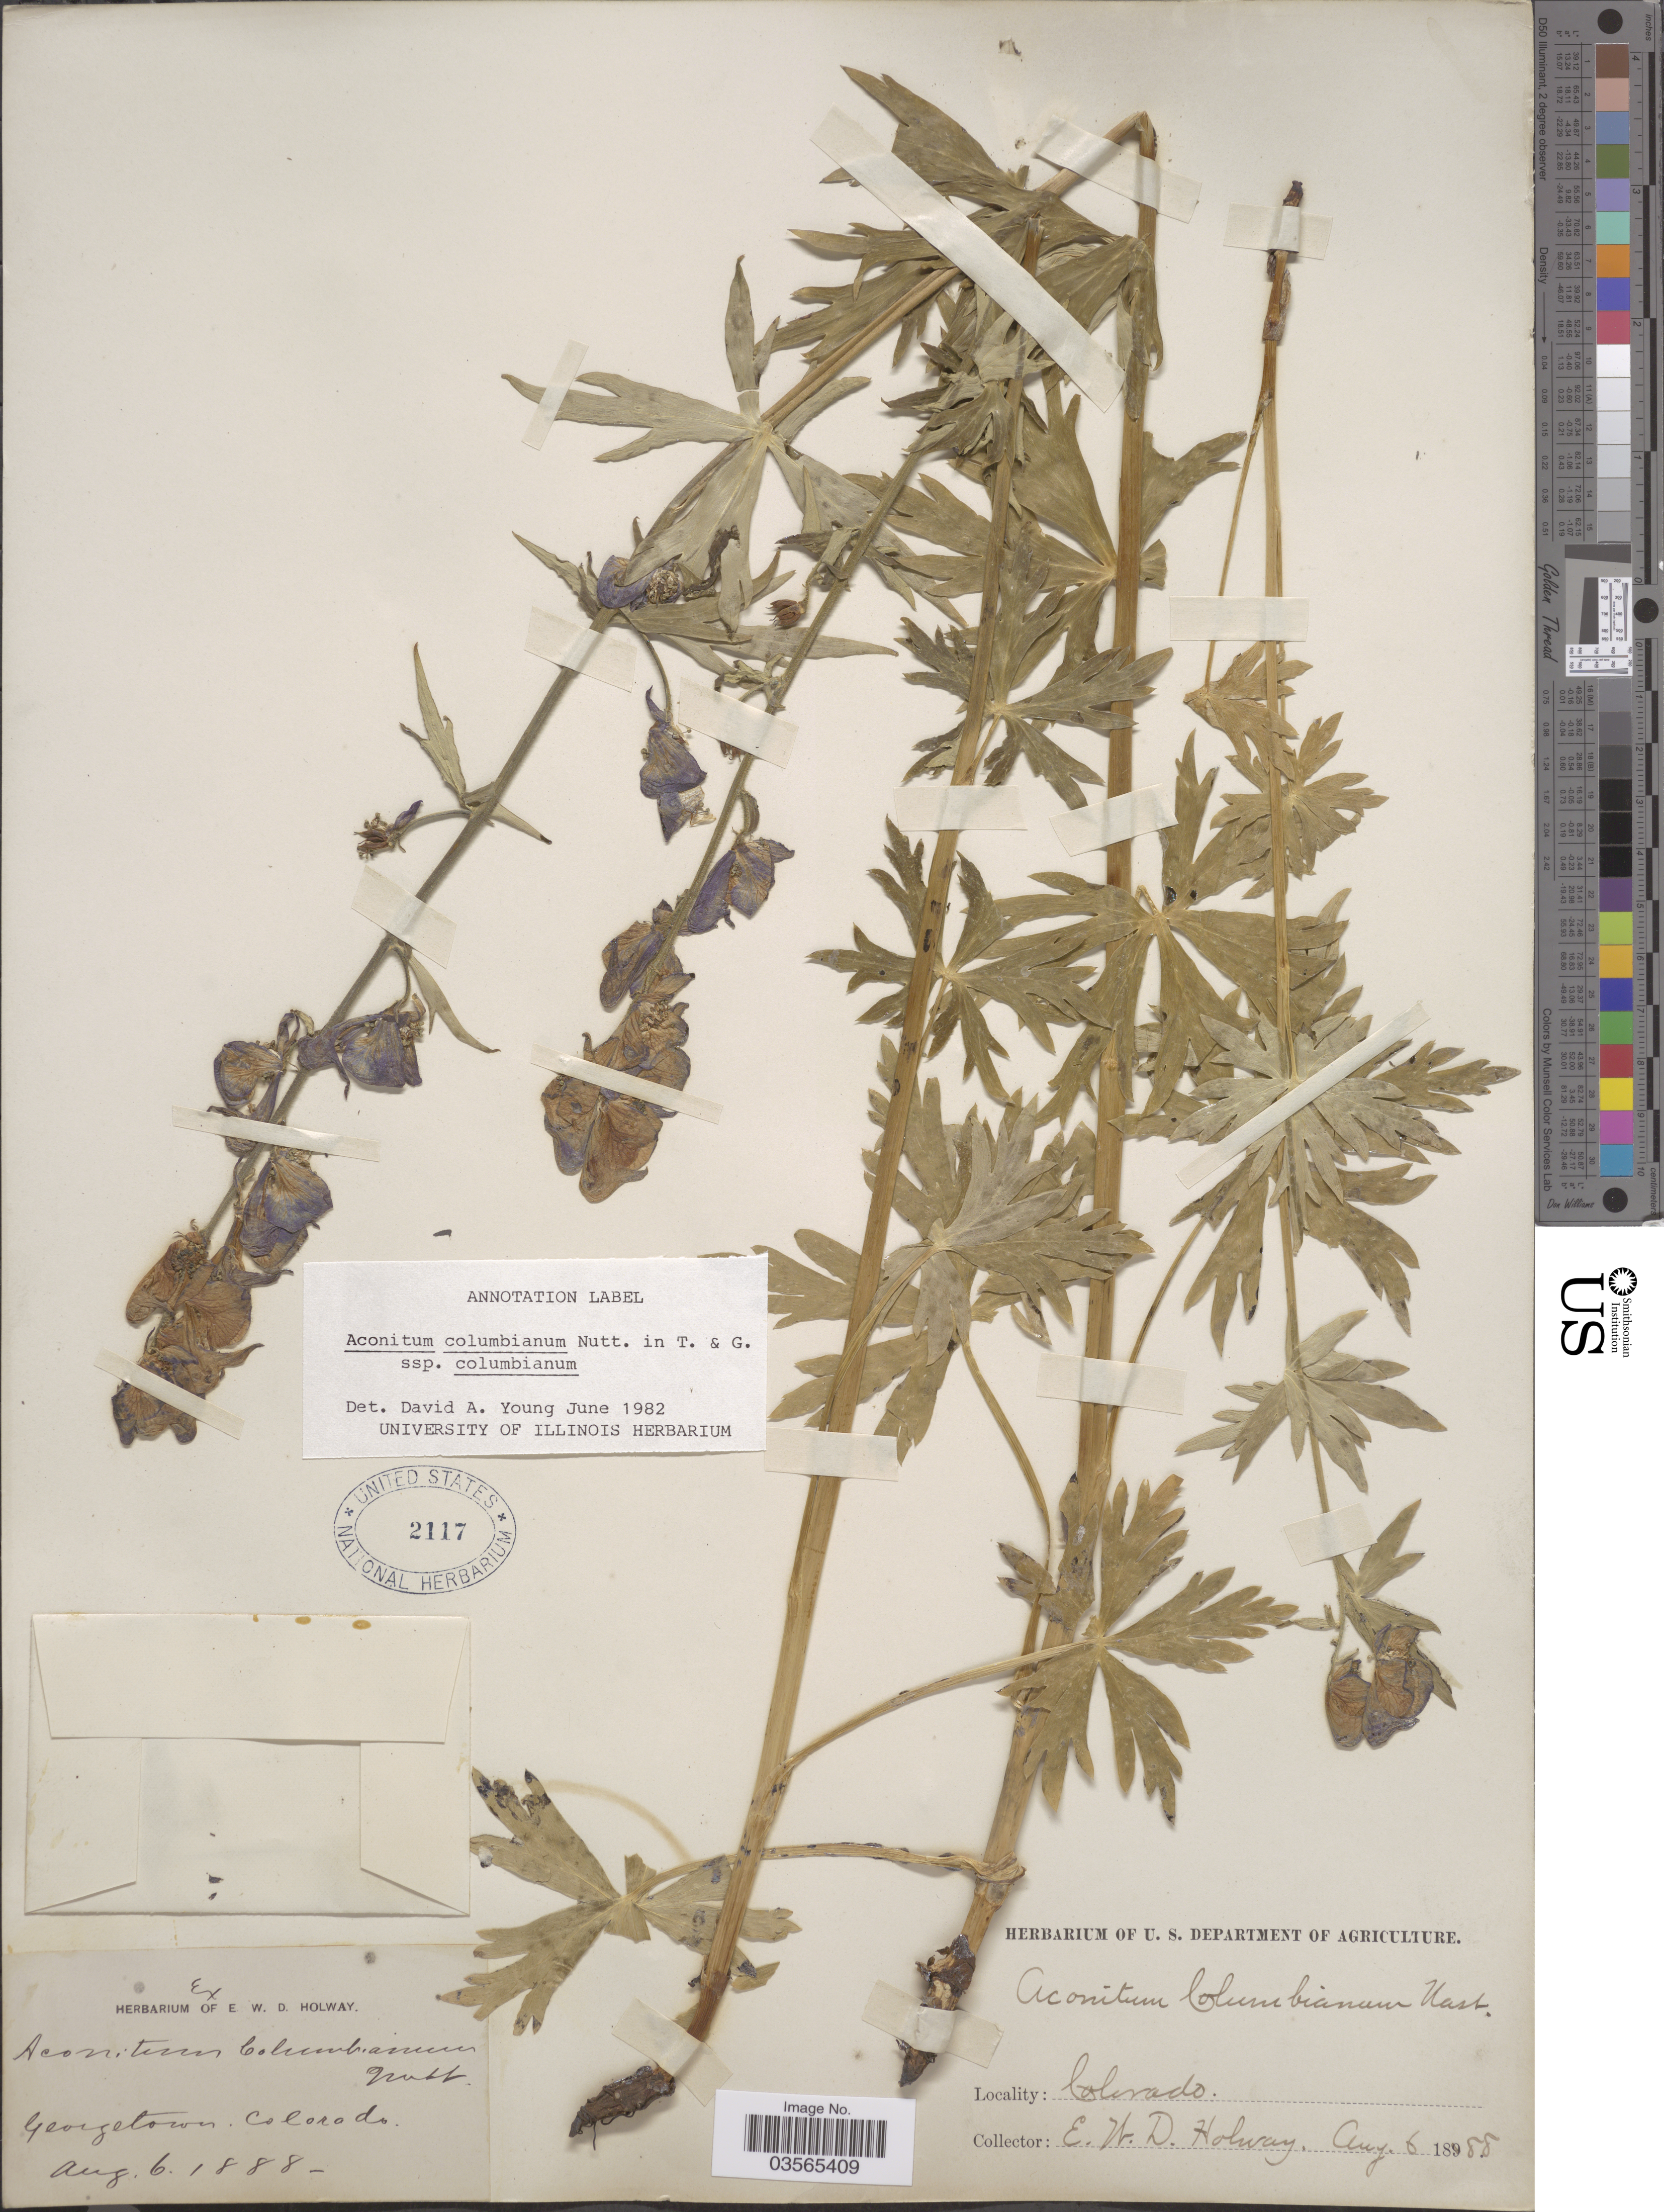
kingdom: Plantae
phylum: Tracheophyta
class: Magnoliopsida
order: Ranunculales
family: Ranunculaceae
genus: Aconitum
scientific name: Aconitum columbianum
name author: Nutt.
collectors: E. W. D. Holway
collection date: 1888-08-06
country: United States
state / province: Colorado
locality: Georgetown.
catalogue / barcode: US 2117